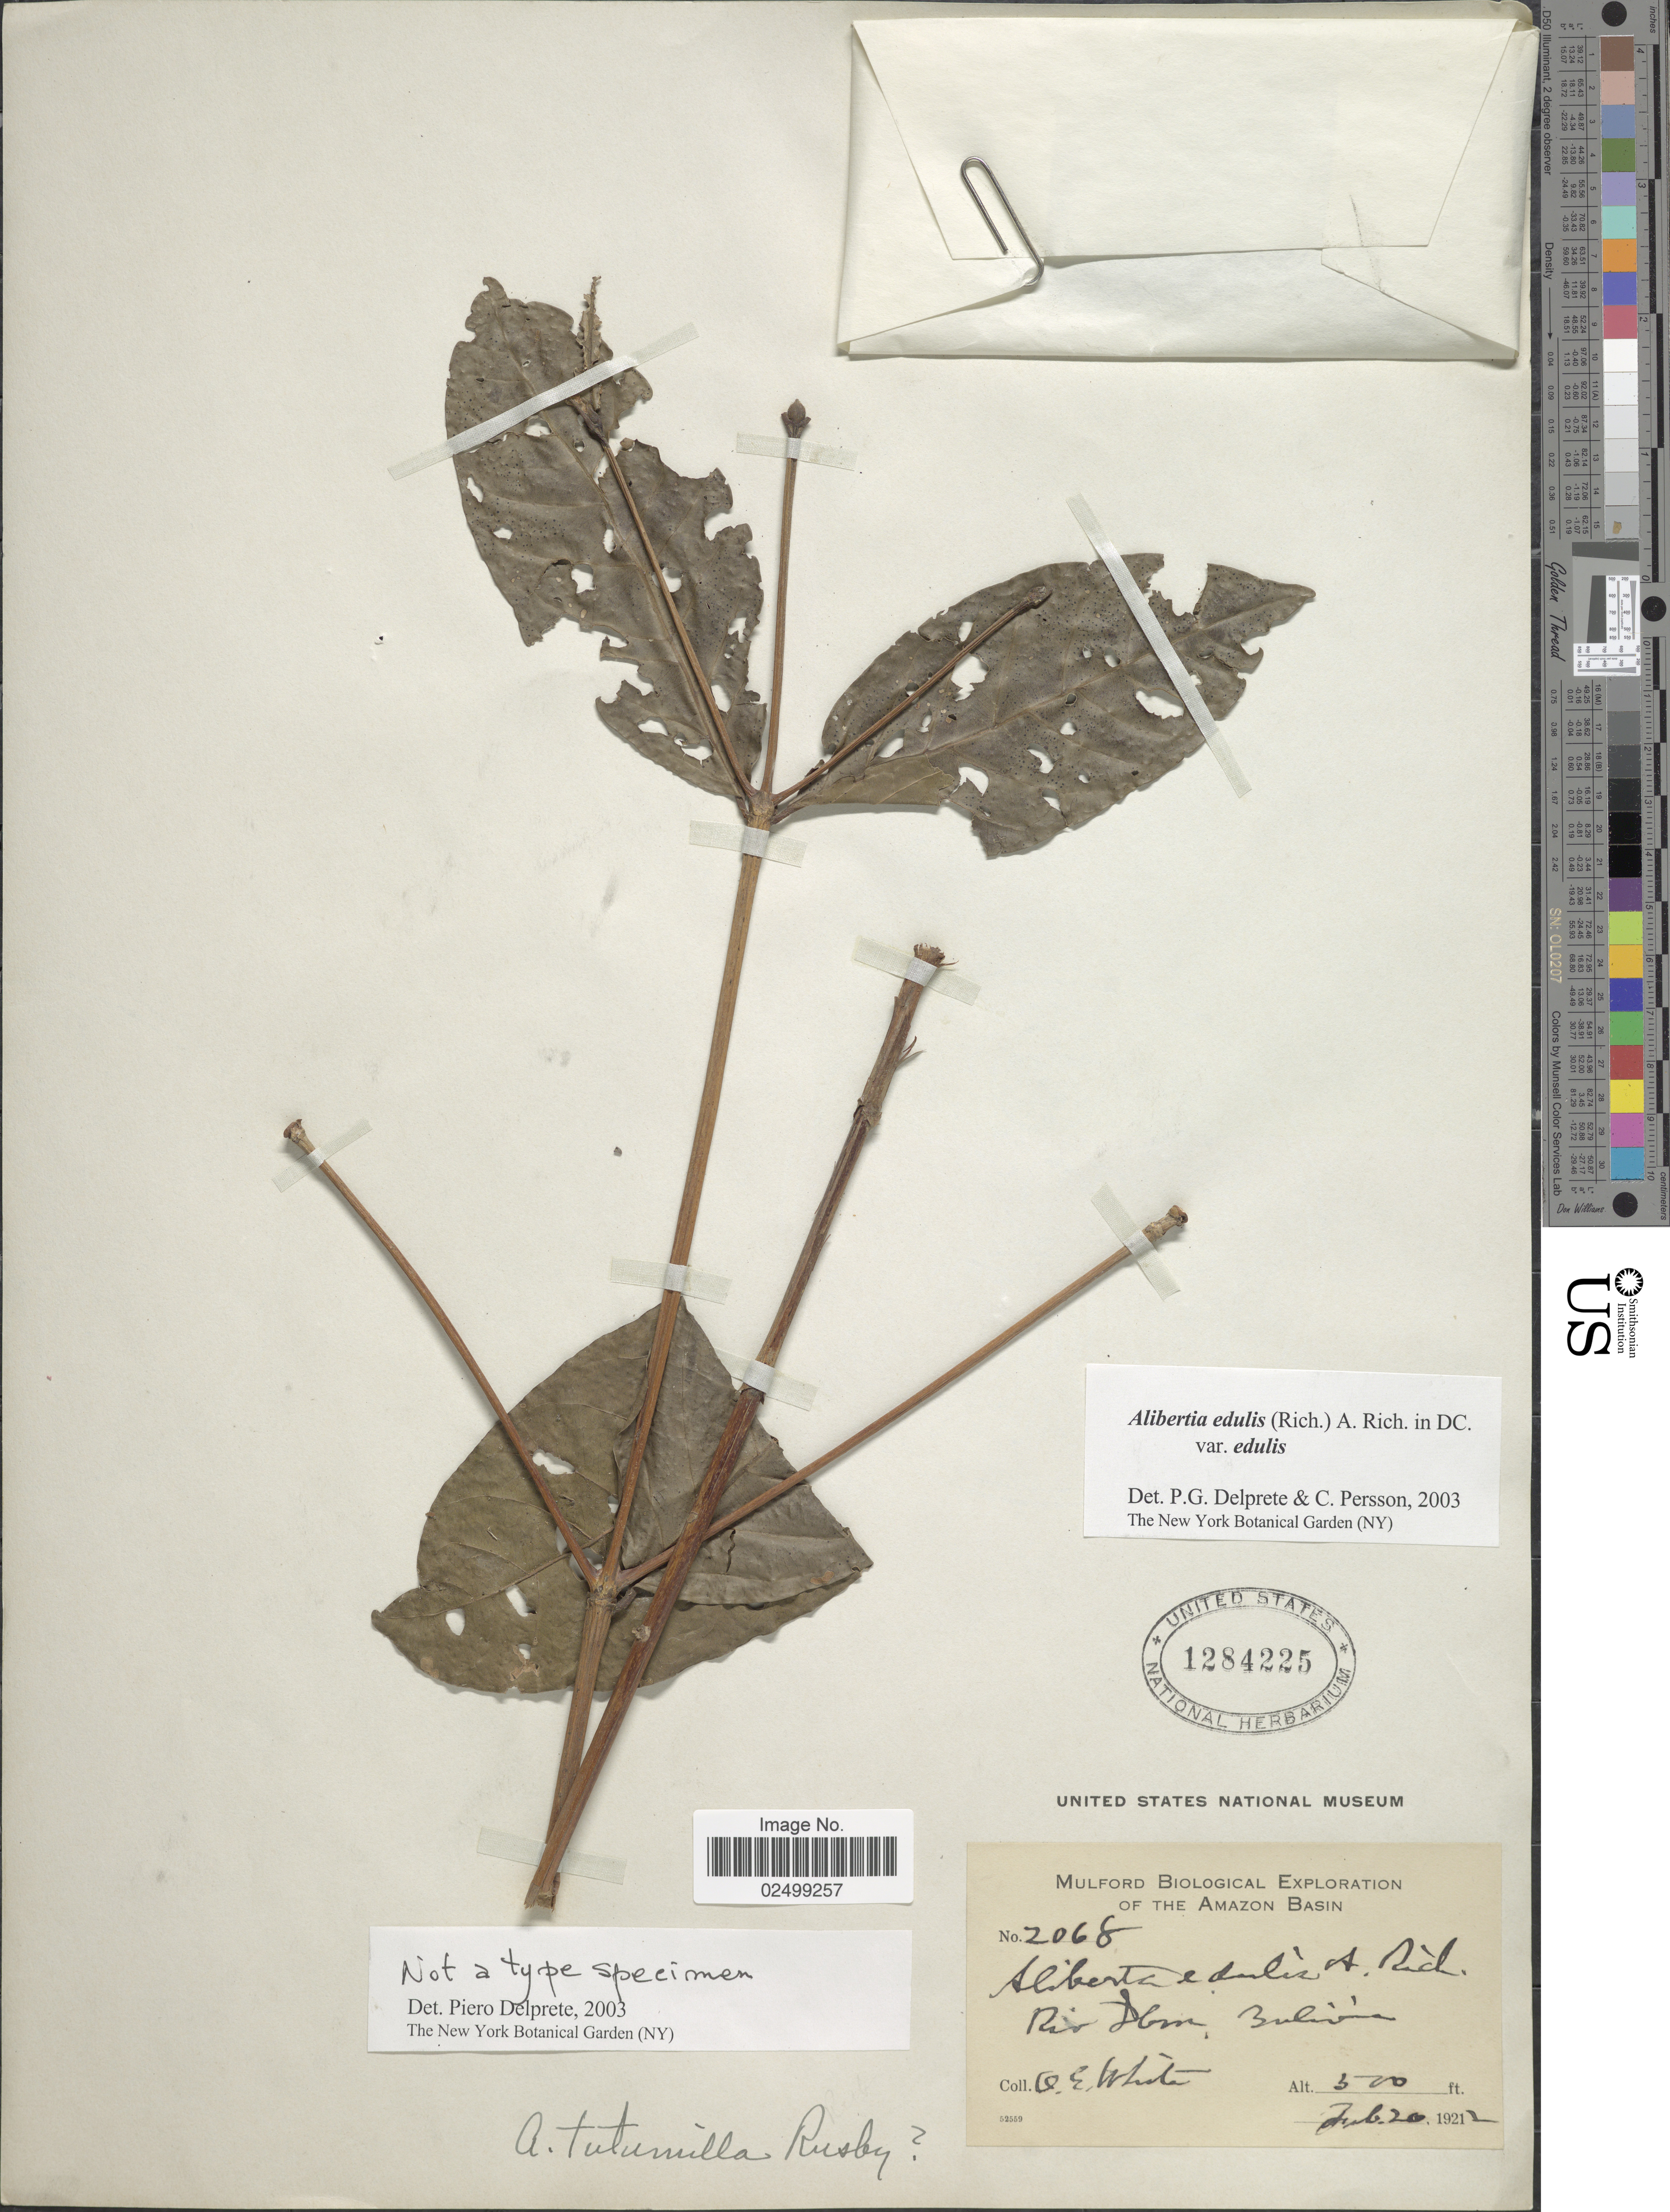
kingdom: Plantae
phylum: Tracheophyta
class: Magnoliopsida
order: Gentianales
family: Rubiaceae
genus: Alibertia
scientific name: Alibertia edulis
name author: (Rich.) A. Rich. ex DC.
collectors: O. E. White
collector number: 2068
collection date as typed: Feb. 20, 1922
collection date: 1922-02-20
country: Bolivia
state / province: Beni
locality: Rio Ibon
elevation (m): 152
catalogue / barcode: US 1284225